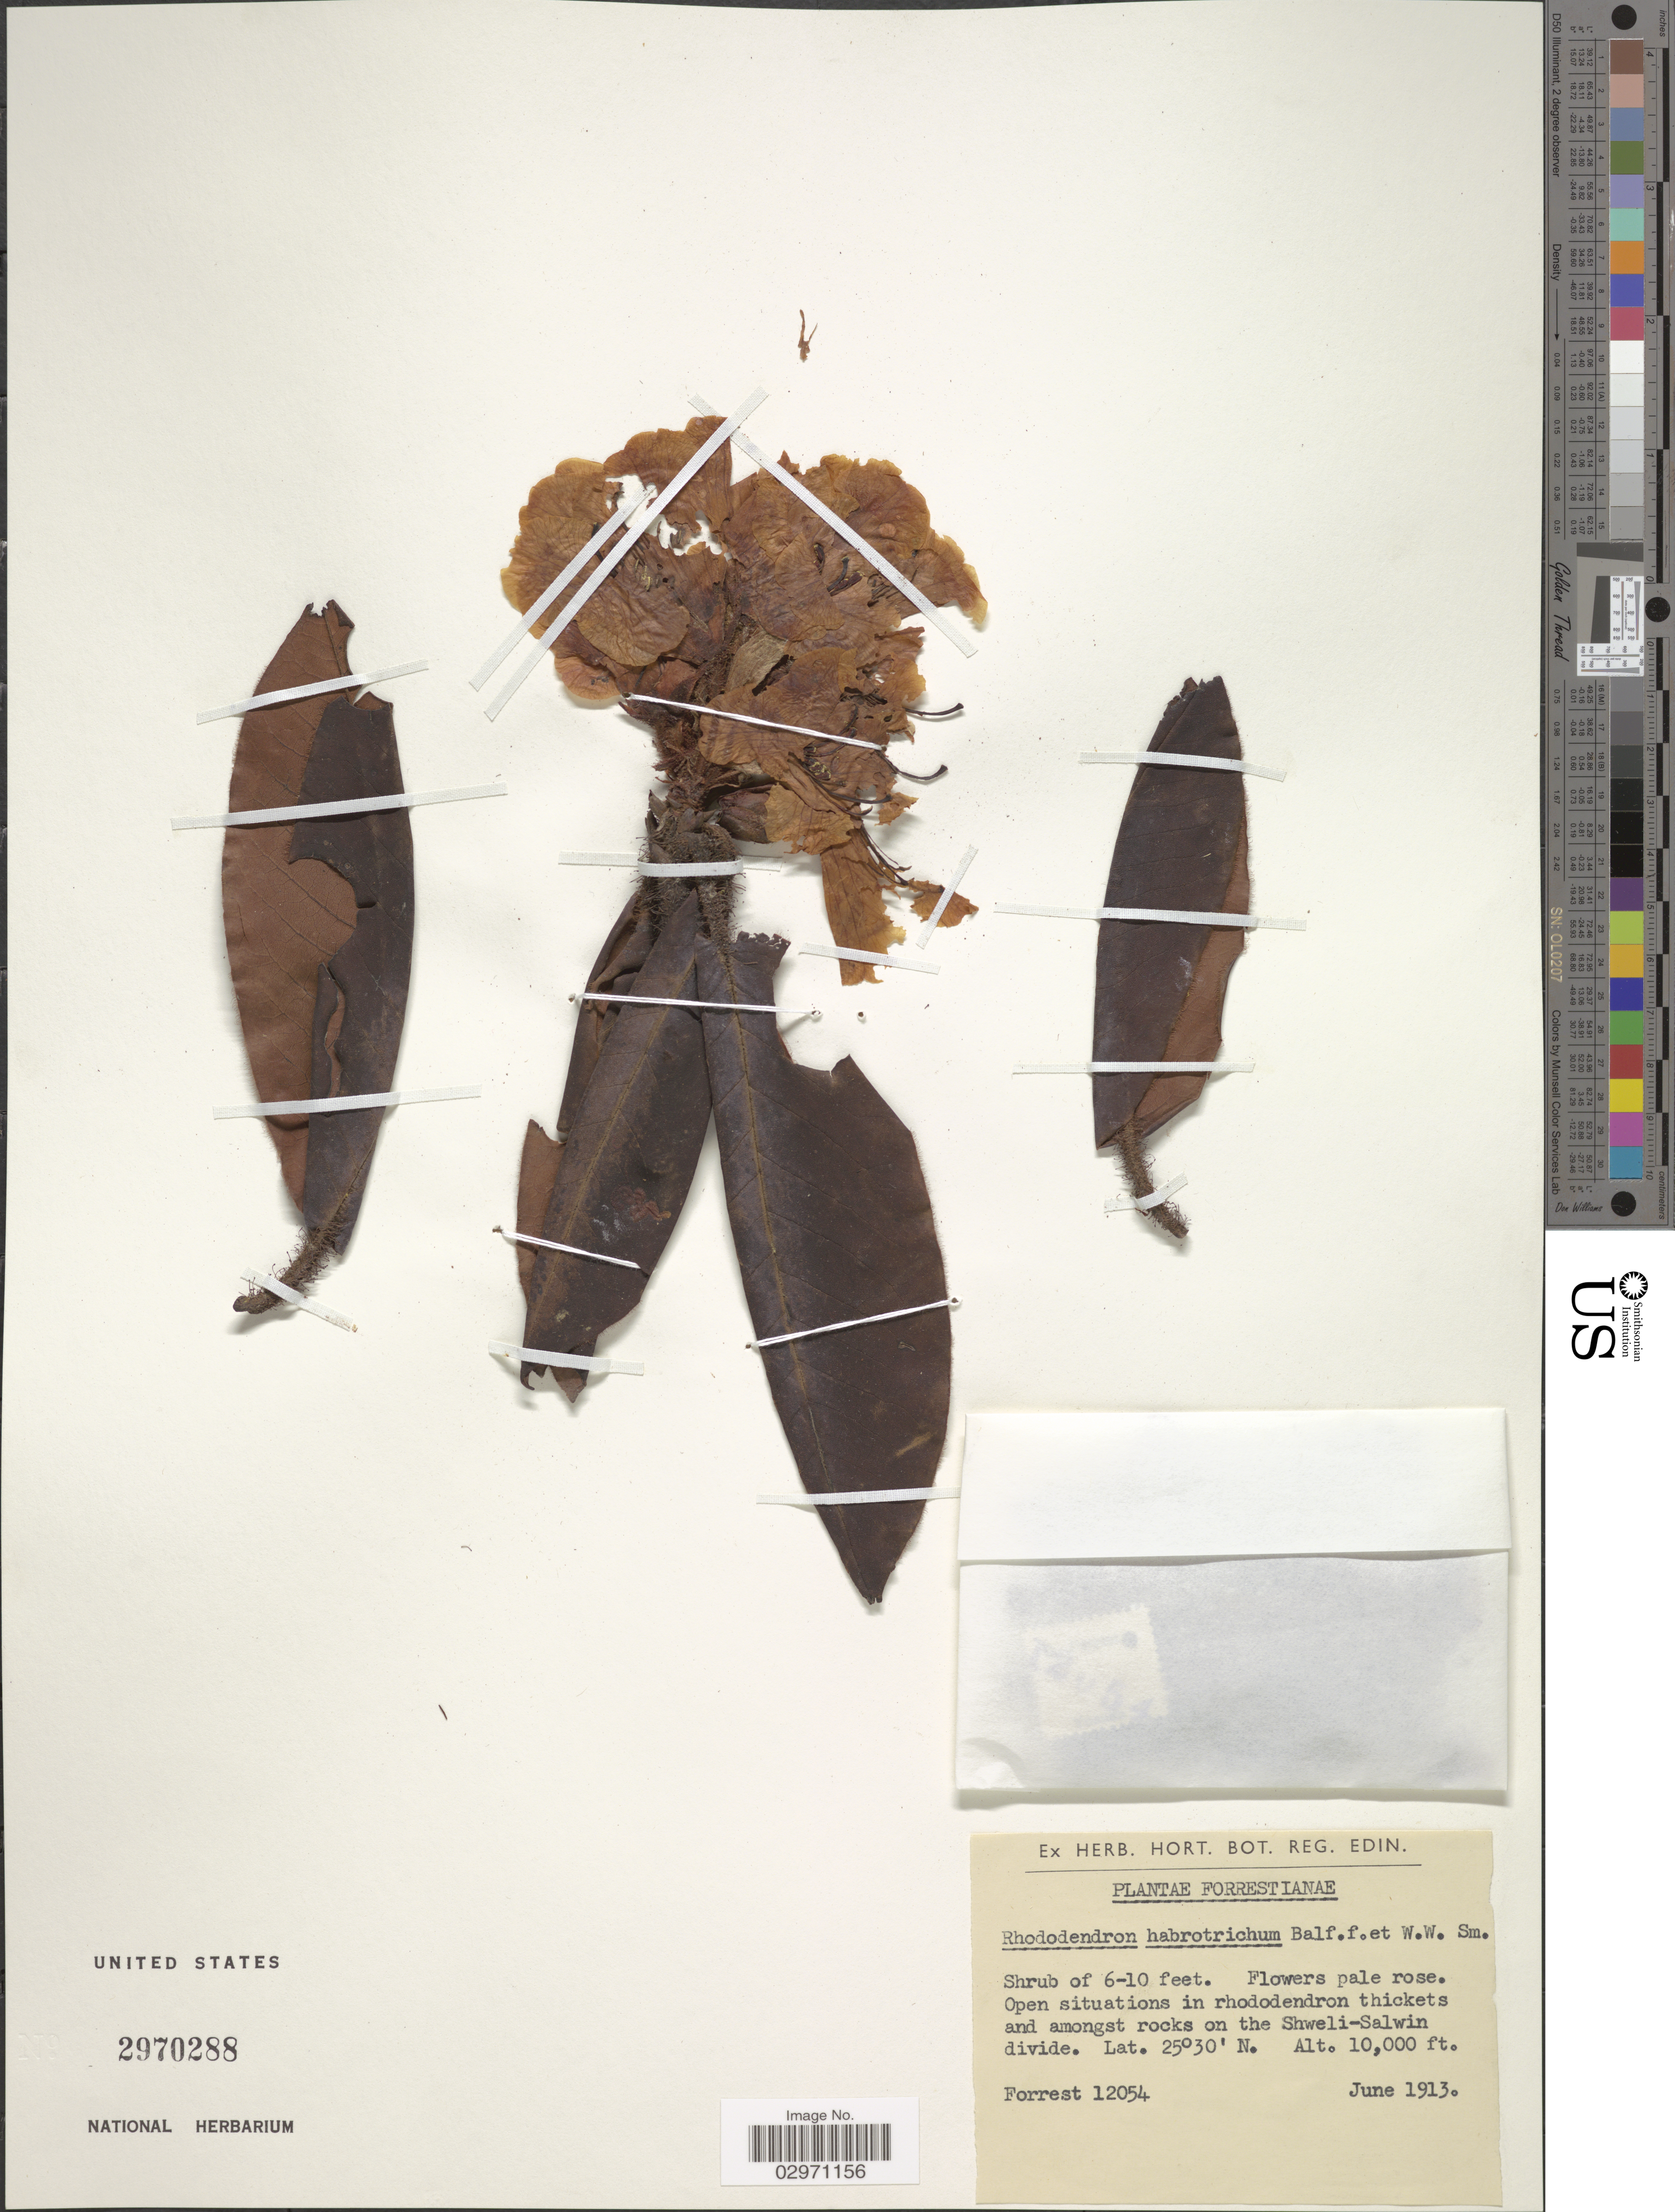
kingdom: Plantae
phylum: Tracheophyta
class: Magnoliopsida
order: Ericales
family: Ericaceae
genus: Rhododendron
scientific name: Rhododendron habrotrichum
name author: Balf. f. & W.W. Sm.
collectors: -. Forrest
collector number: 12054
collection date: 1913-06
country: China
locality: On the Shweli-Salwin divide.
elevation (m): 3048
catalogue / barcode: US 2970288